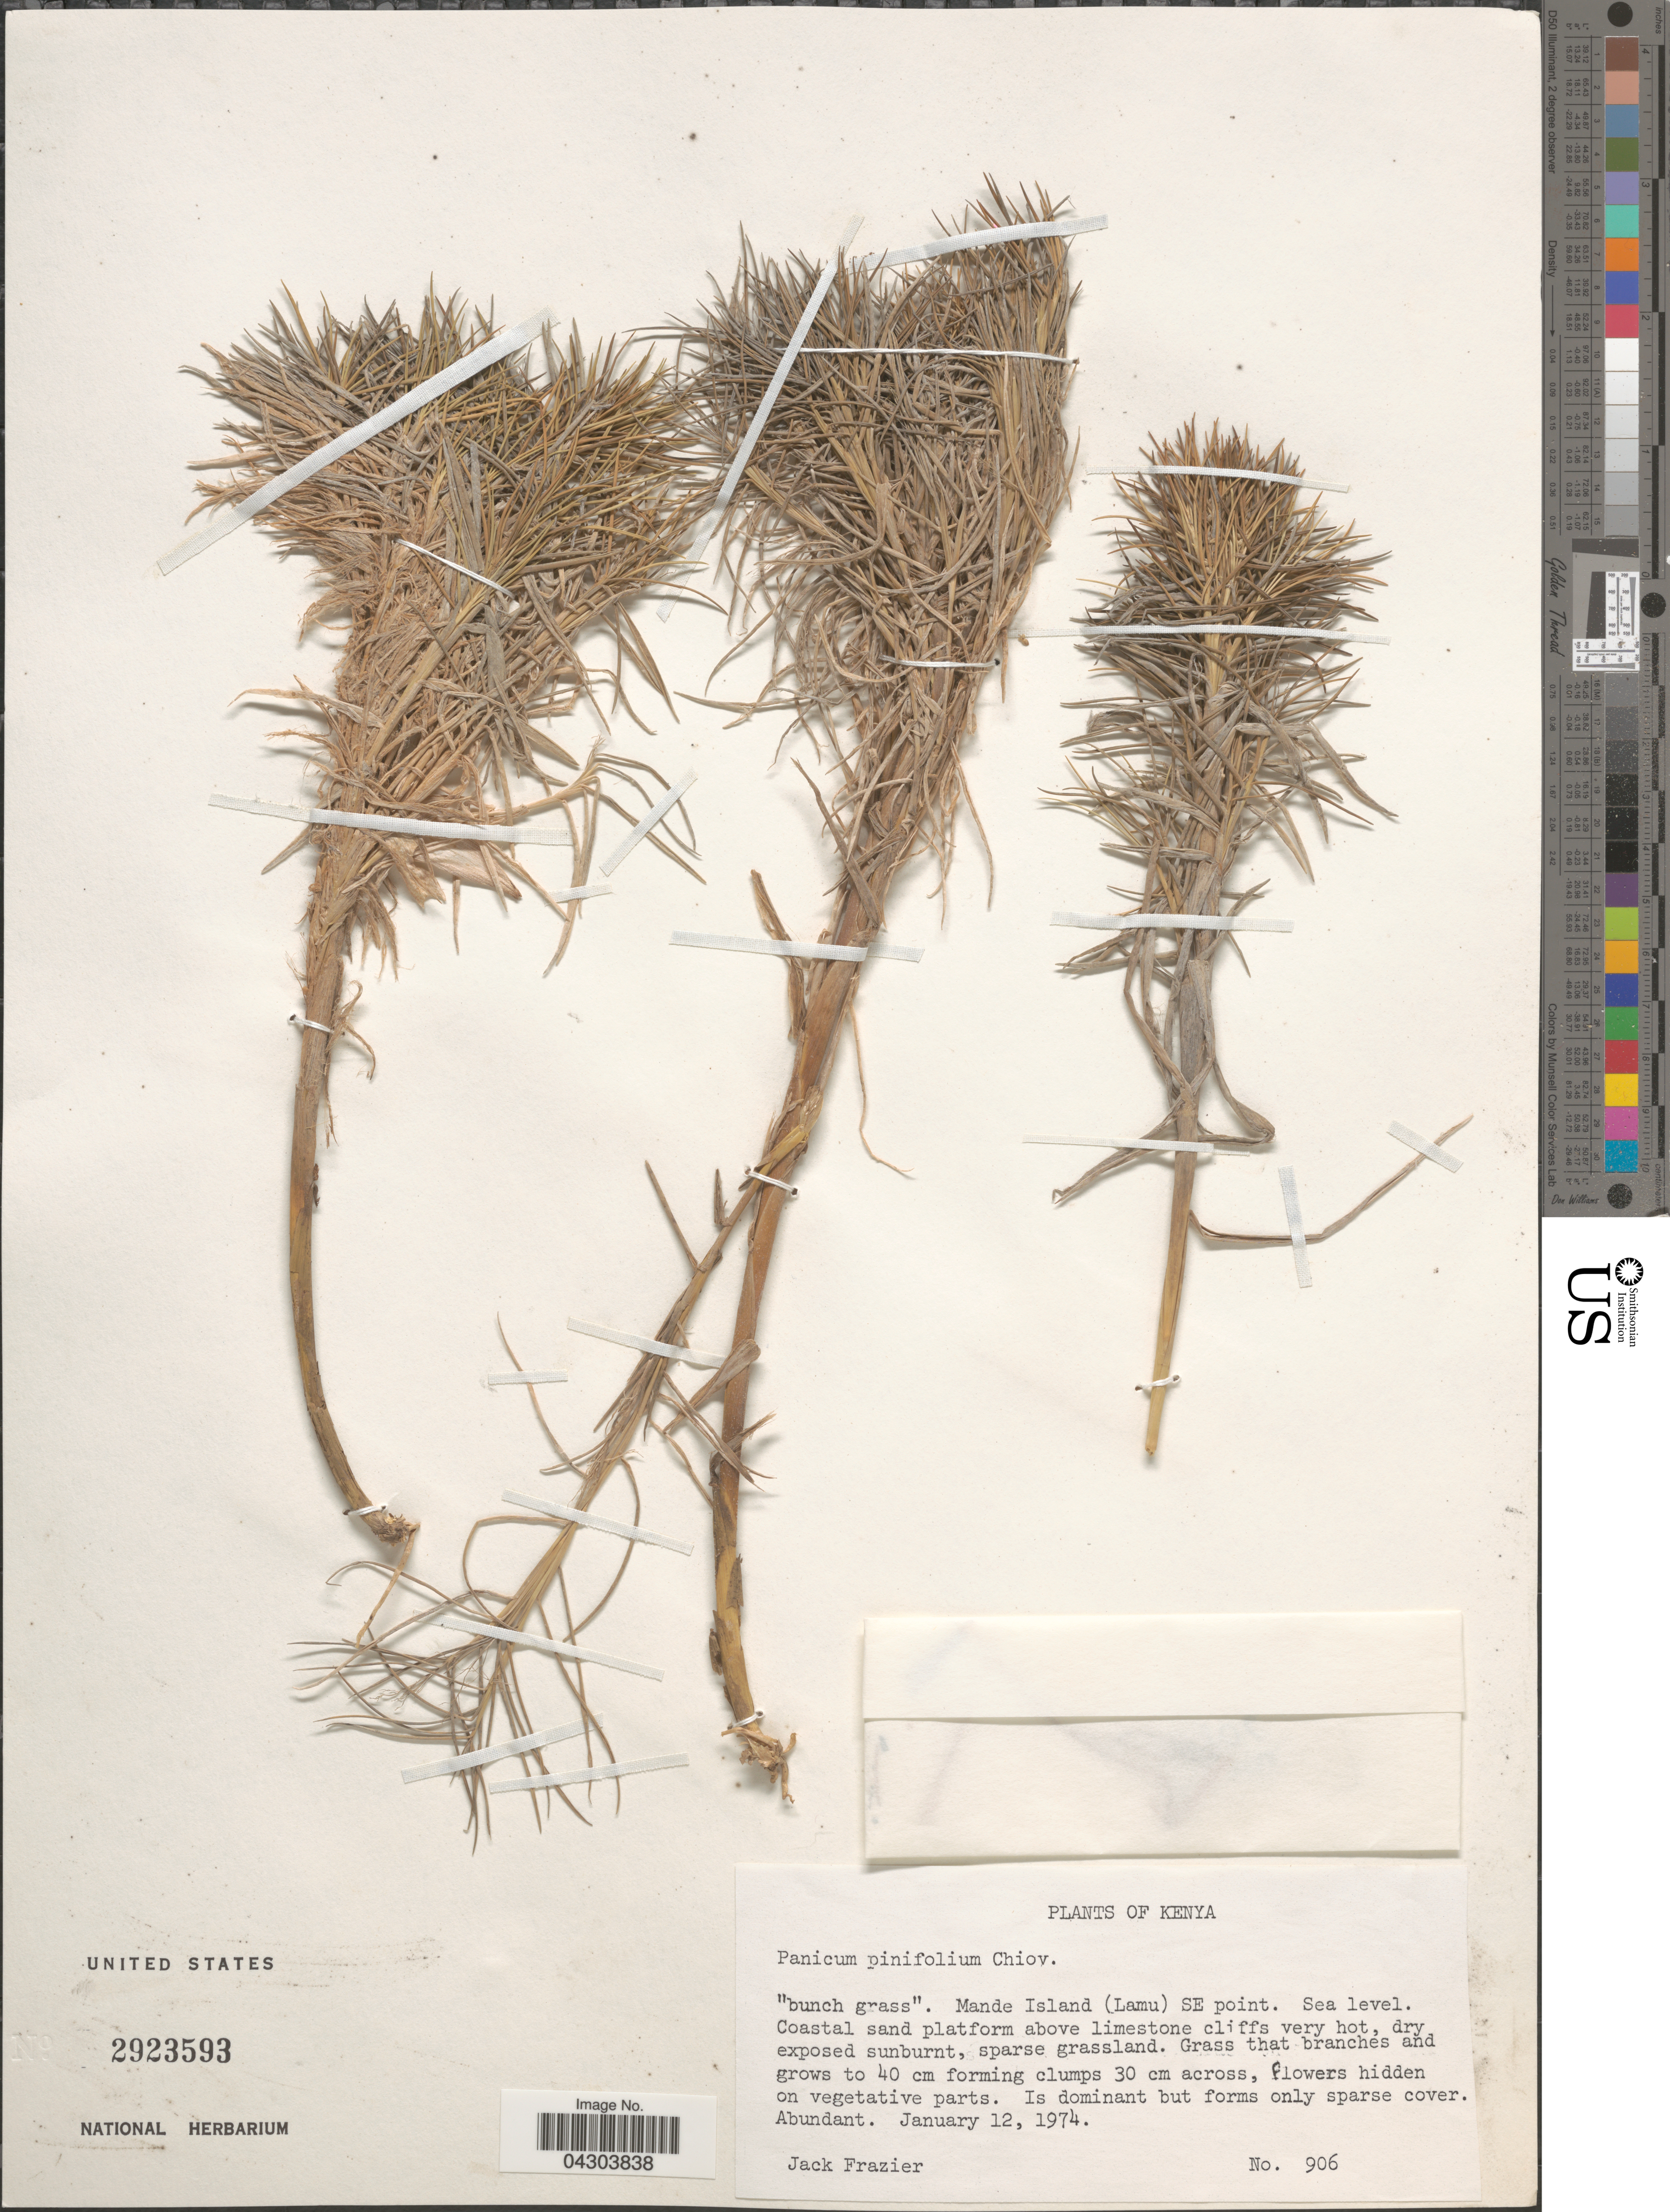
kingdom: Plantae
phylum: Tracheophyta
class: Liliopsida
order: Poales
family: Poaceae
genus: Panicum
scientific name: Panicum pinifolium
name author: Chiov.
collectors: J. Frazier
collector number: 906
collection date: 1974-01-12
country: Kenya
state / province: Lamu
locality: Mande Island SE Point.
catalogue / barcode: US 2923593